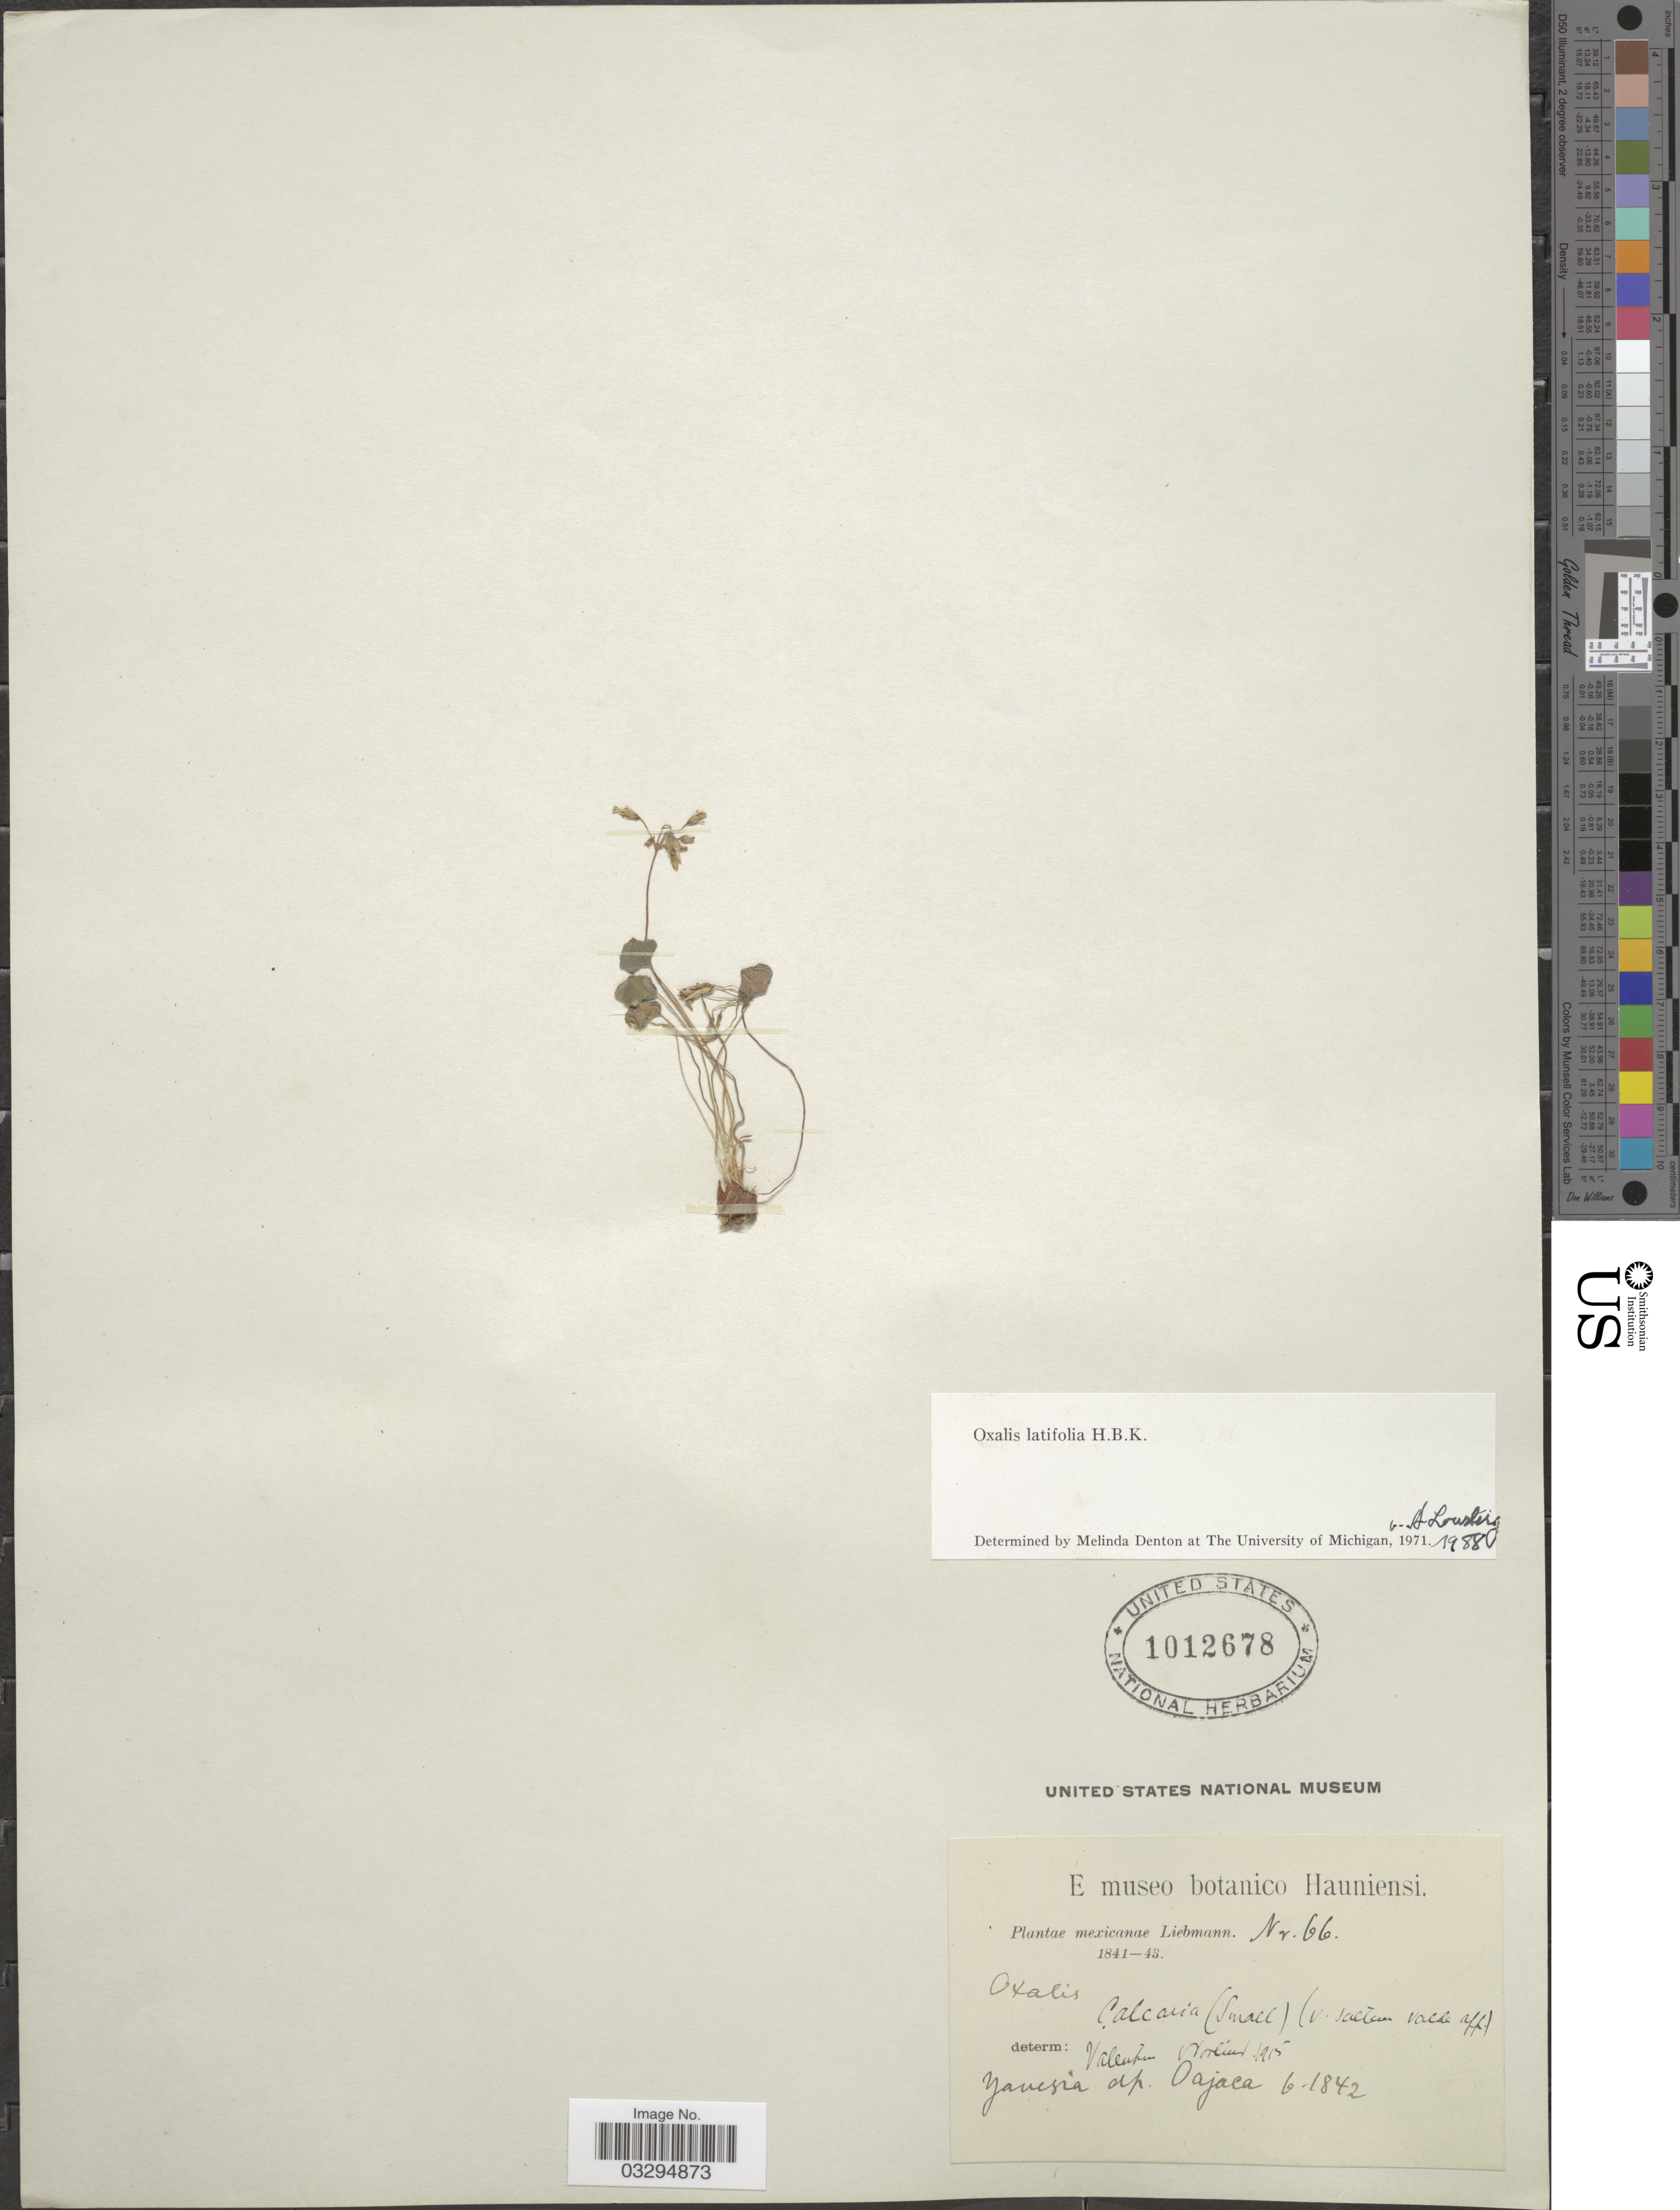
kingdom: Plantae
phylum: Tracheophyta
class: Magnoliopsida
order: Oxalidales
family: Oxalidaceae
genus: Oxalis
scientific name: Oxalis latifolia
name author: Kunth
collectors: Liebmann, --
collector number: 66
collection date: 1842-06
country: Mexico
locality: Yavesia dp. Oajaca.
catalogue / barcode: US 1012678